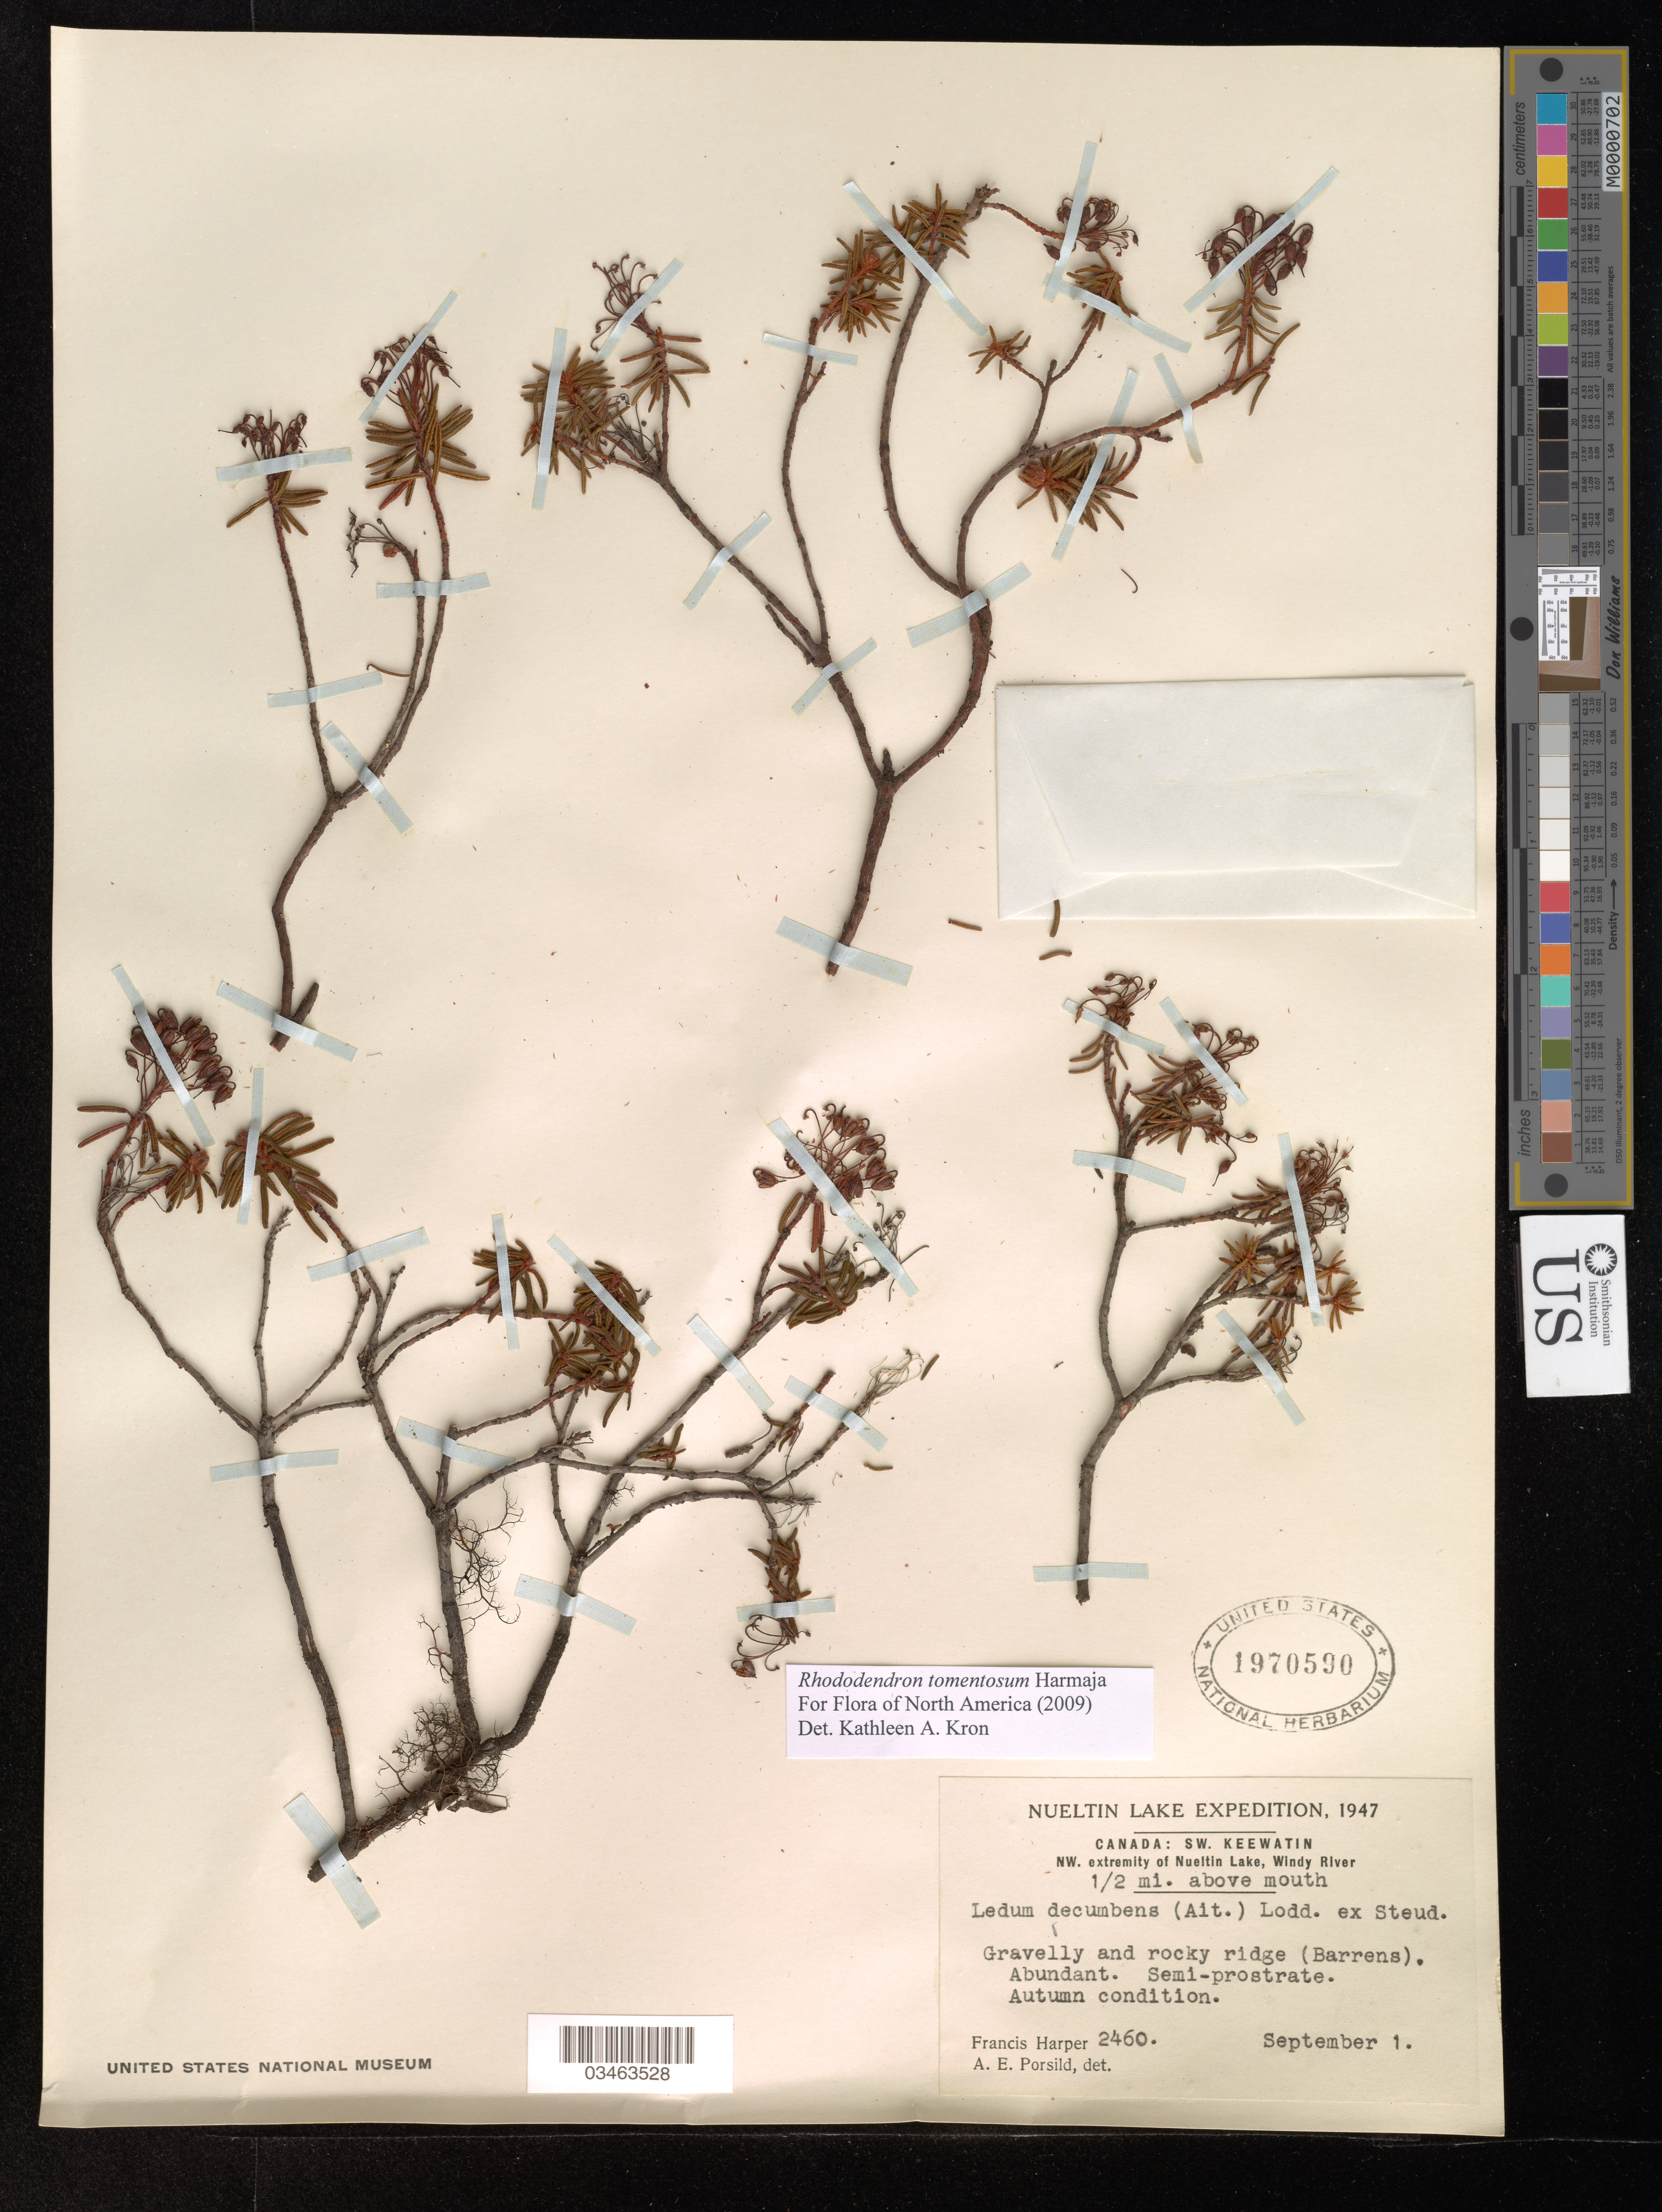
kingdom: Plantae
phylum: Tracheophyta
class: Magnoliopsida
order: Ericales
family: Ericaceae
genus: Rhododendron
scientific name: Rhododendron tomentosum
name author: Harmaja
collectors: F. Harper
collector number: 2460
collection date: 1947-09-01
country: Canada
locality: SW. Keewatin NW. extremity of Nueltin Lake, Windy River 1/2 mi. above mouth.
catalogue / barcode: US 1970590